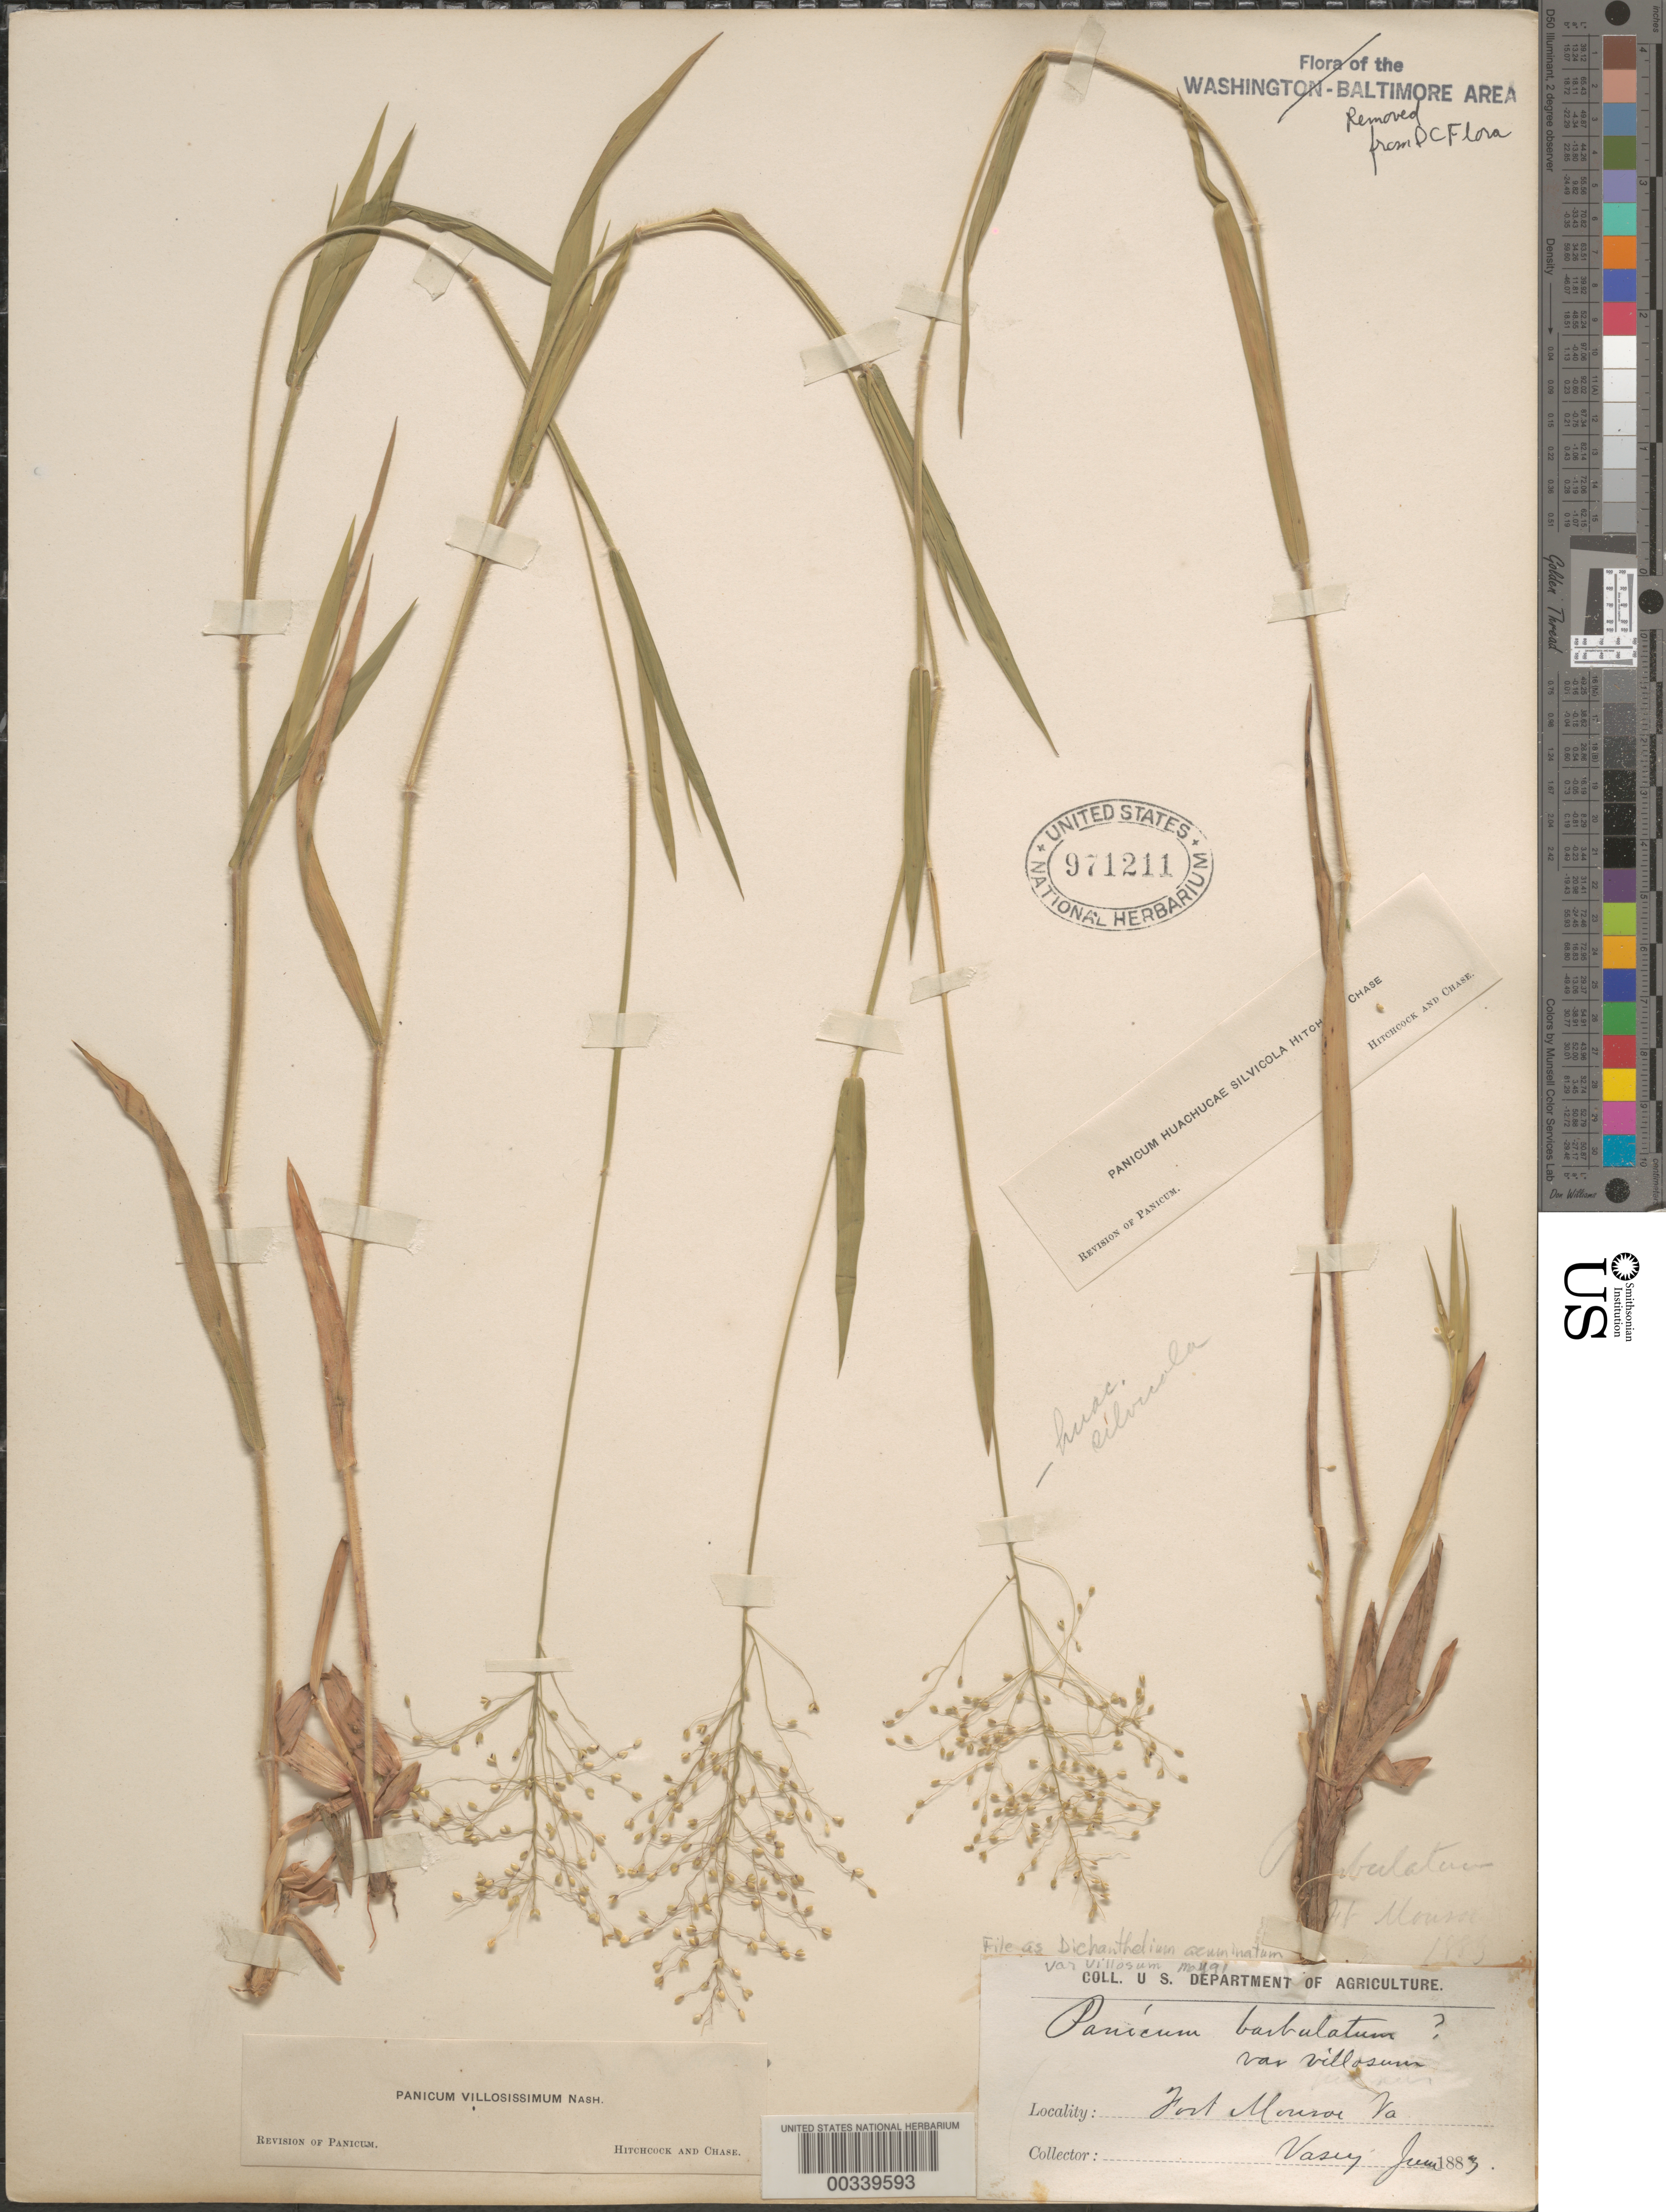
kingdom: Plantae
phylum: Tracheophyta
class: Liliopsida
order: Poales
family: Poaceae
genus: Dichanthelium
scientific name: Dichanthelium acuminatum var. villosum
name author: (A. Gray) Gould & C.A. Clark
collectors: G. Vasey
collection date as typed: Jun 1883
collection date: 1883-06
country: United States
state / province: Virginia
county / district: City of Hampton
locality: Fort monroe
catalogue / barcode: US 971211